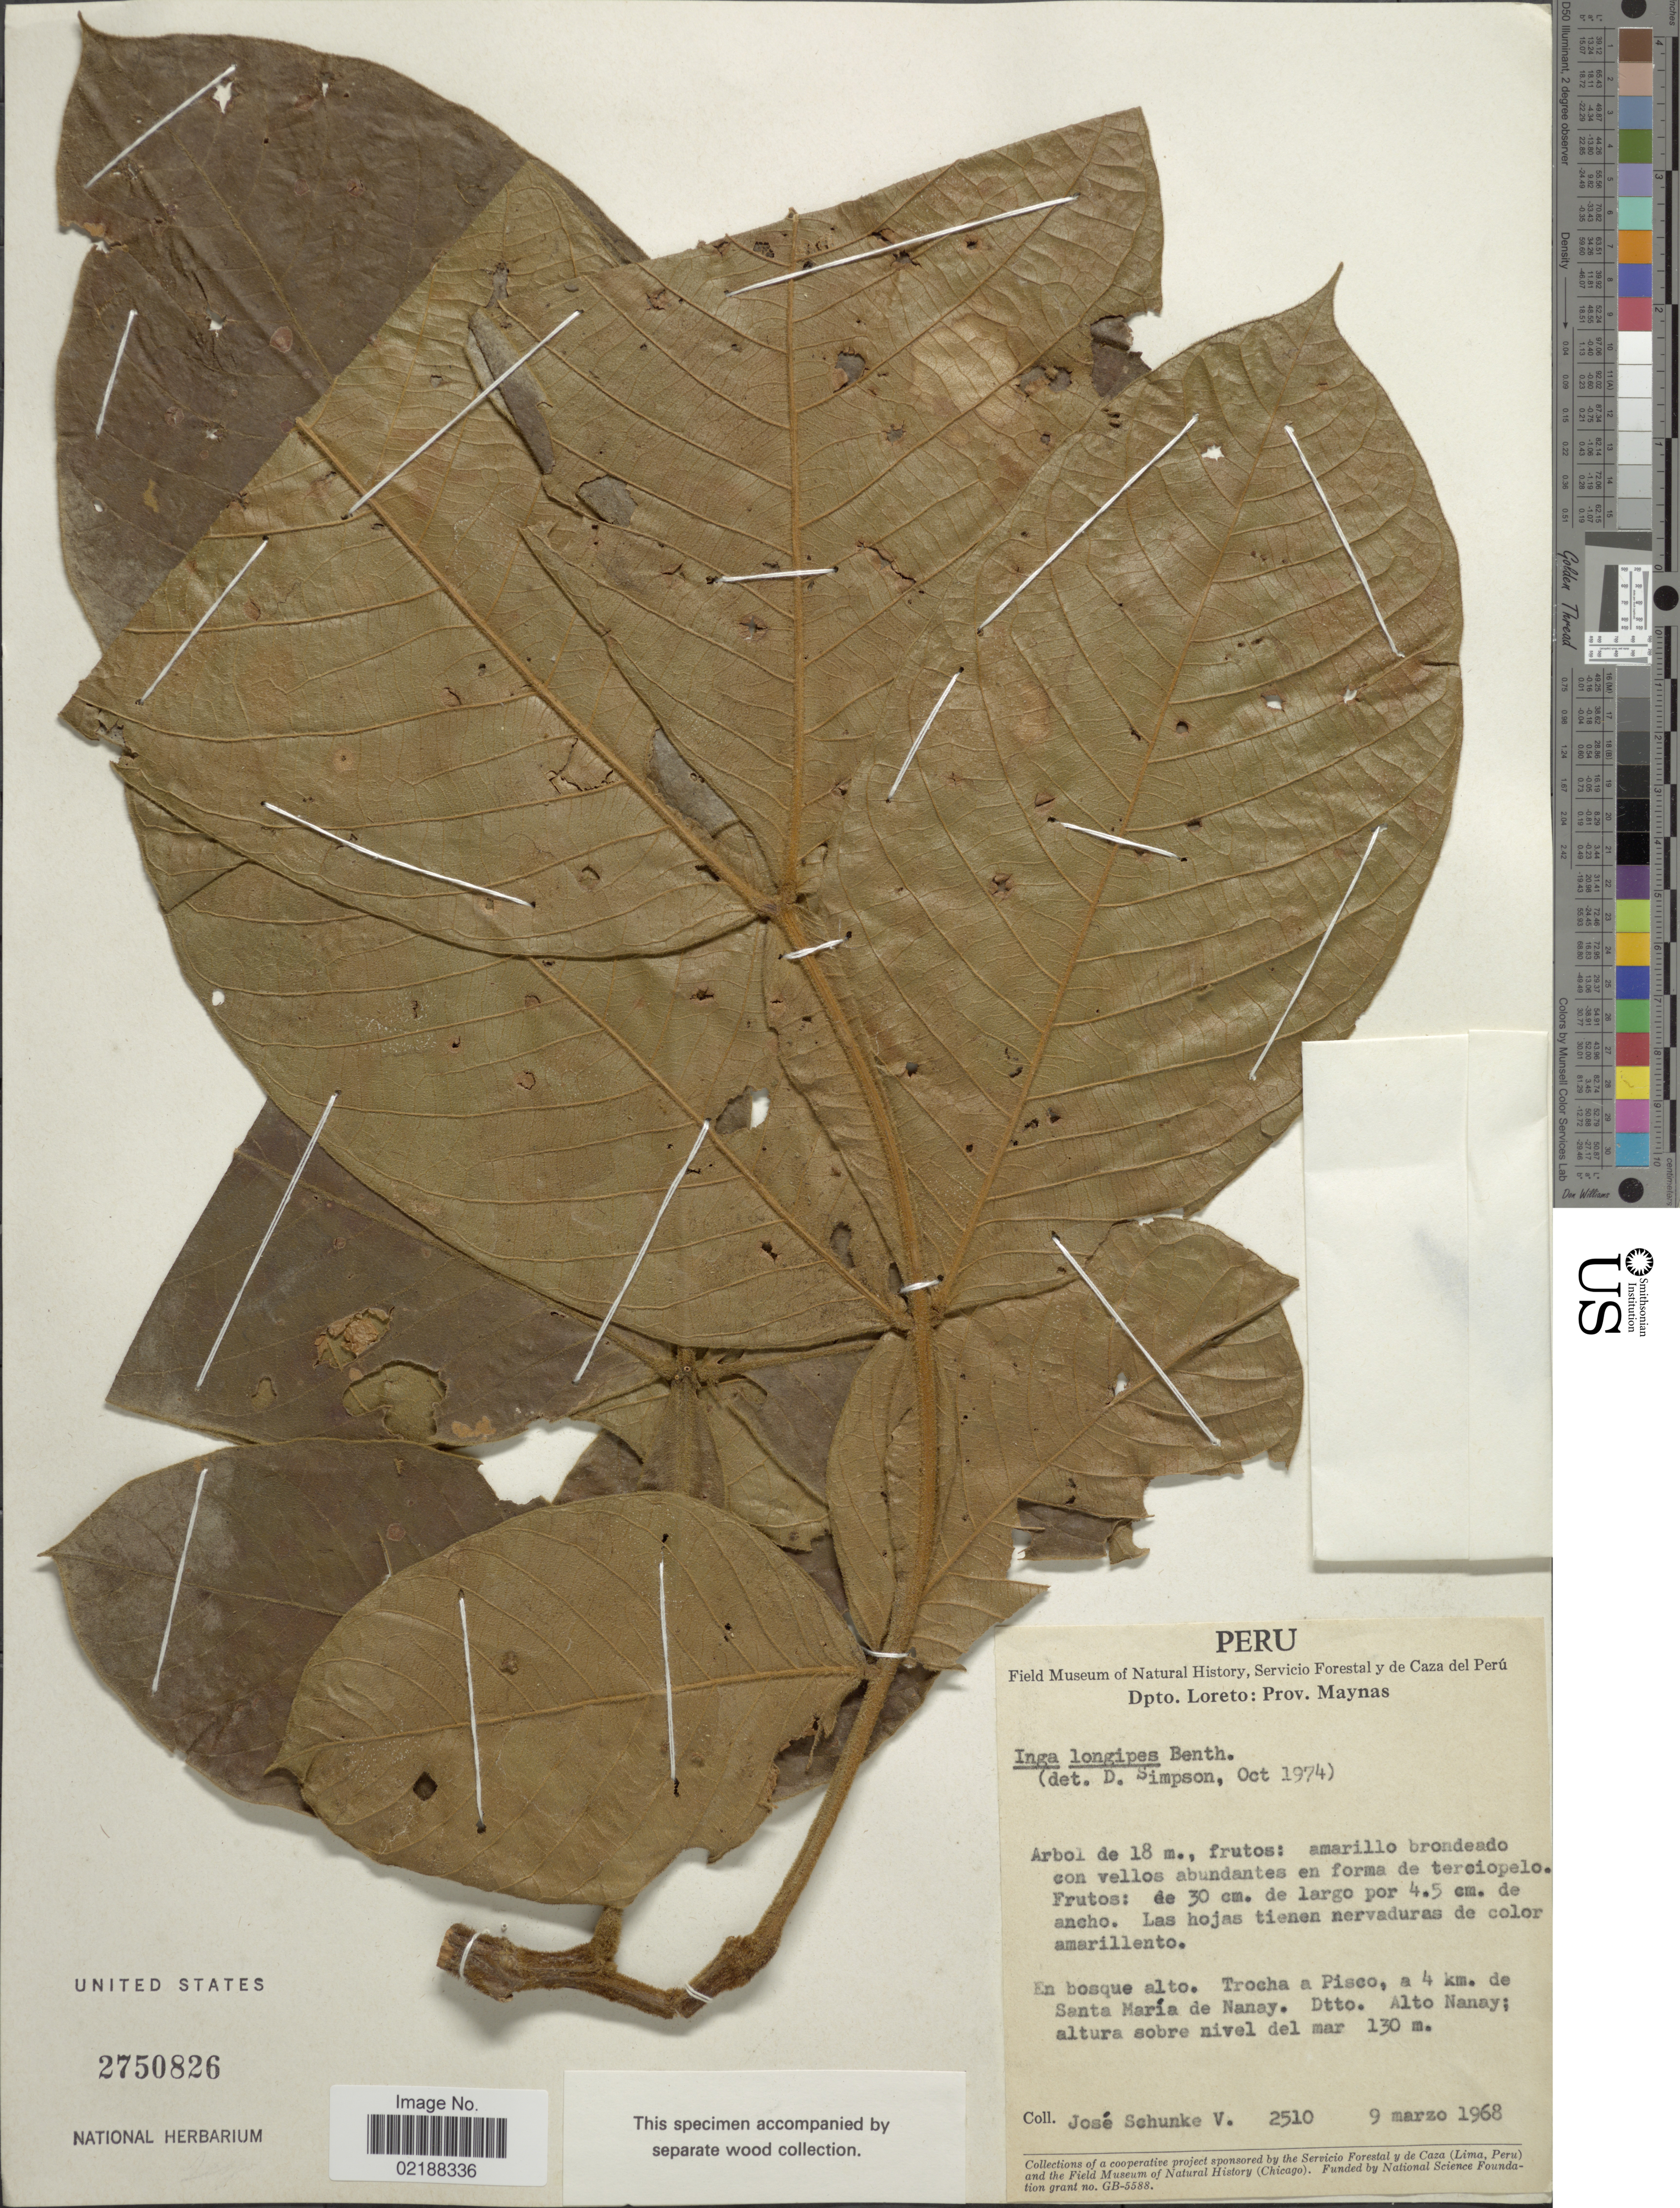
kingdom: Plantae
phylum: Tracheophyta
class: Magnoliopsida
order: Fabales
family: Fabaceae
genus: Inga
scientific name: Inga longipes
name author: Benth.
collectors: J. Schunke Vigo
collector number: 2510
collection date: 1968-03-09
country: Peru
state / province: Loreto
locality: Prov.Maynas. Trocha a Pisco, a 4km de Santa Maria de Nanay. Dtto. Alto Nanay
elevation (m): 130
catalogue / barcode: US 2750826